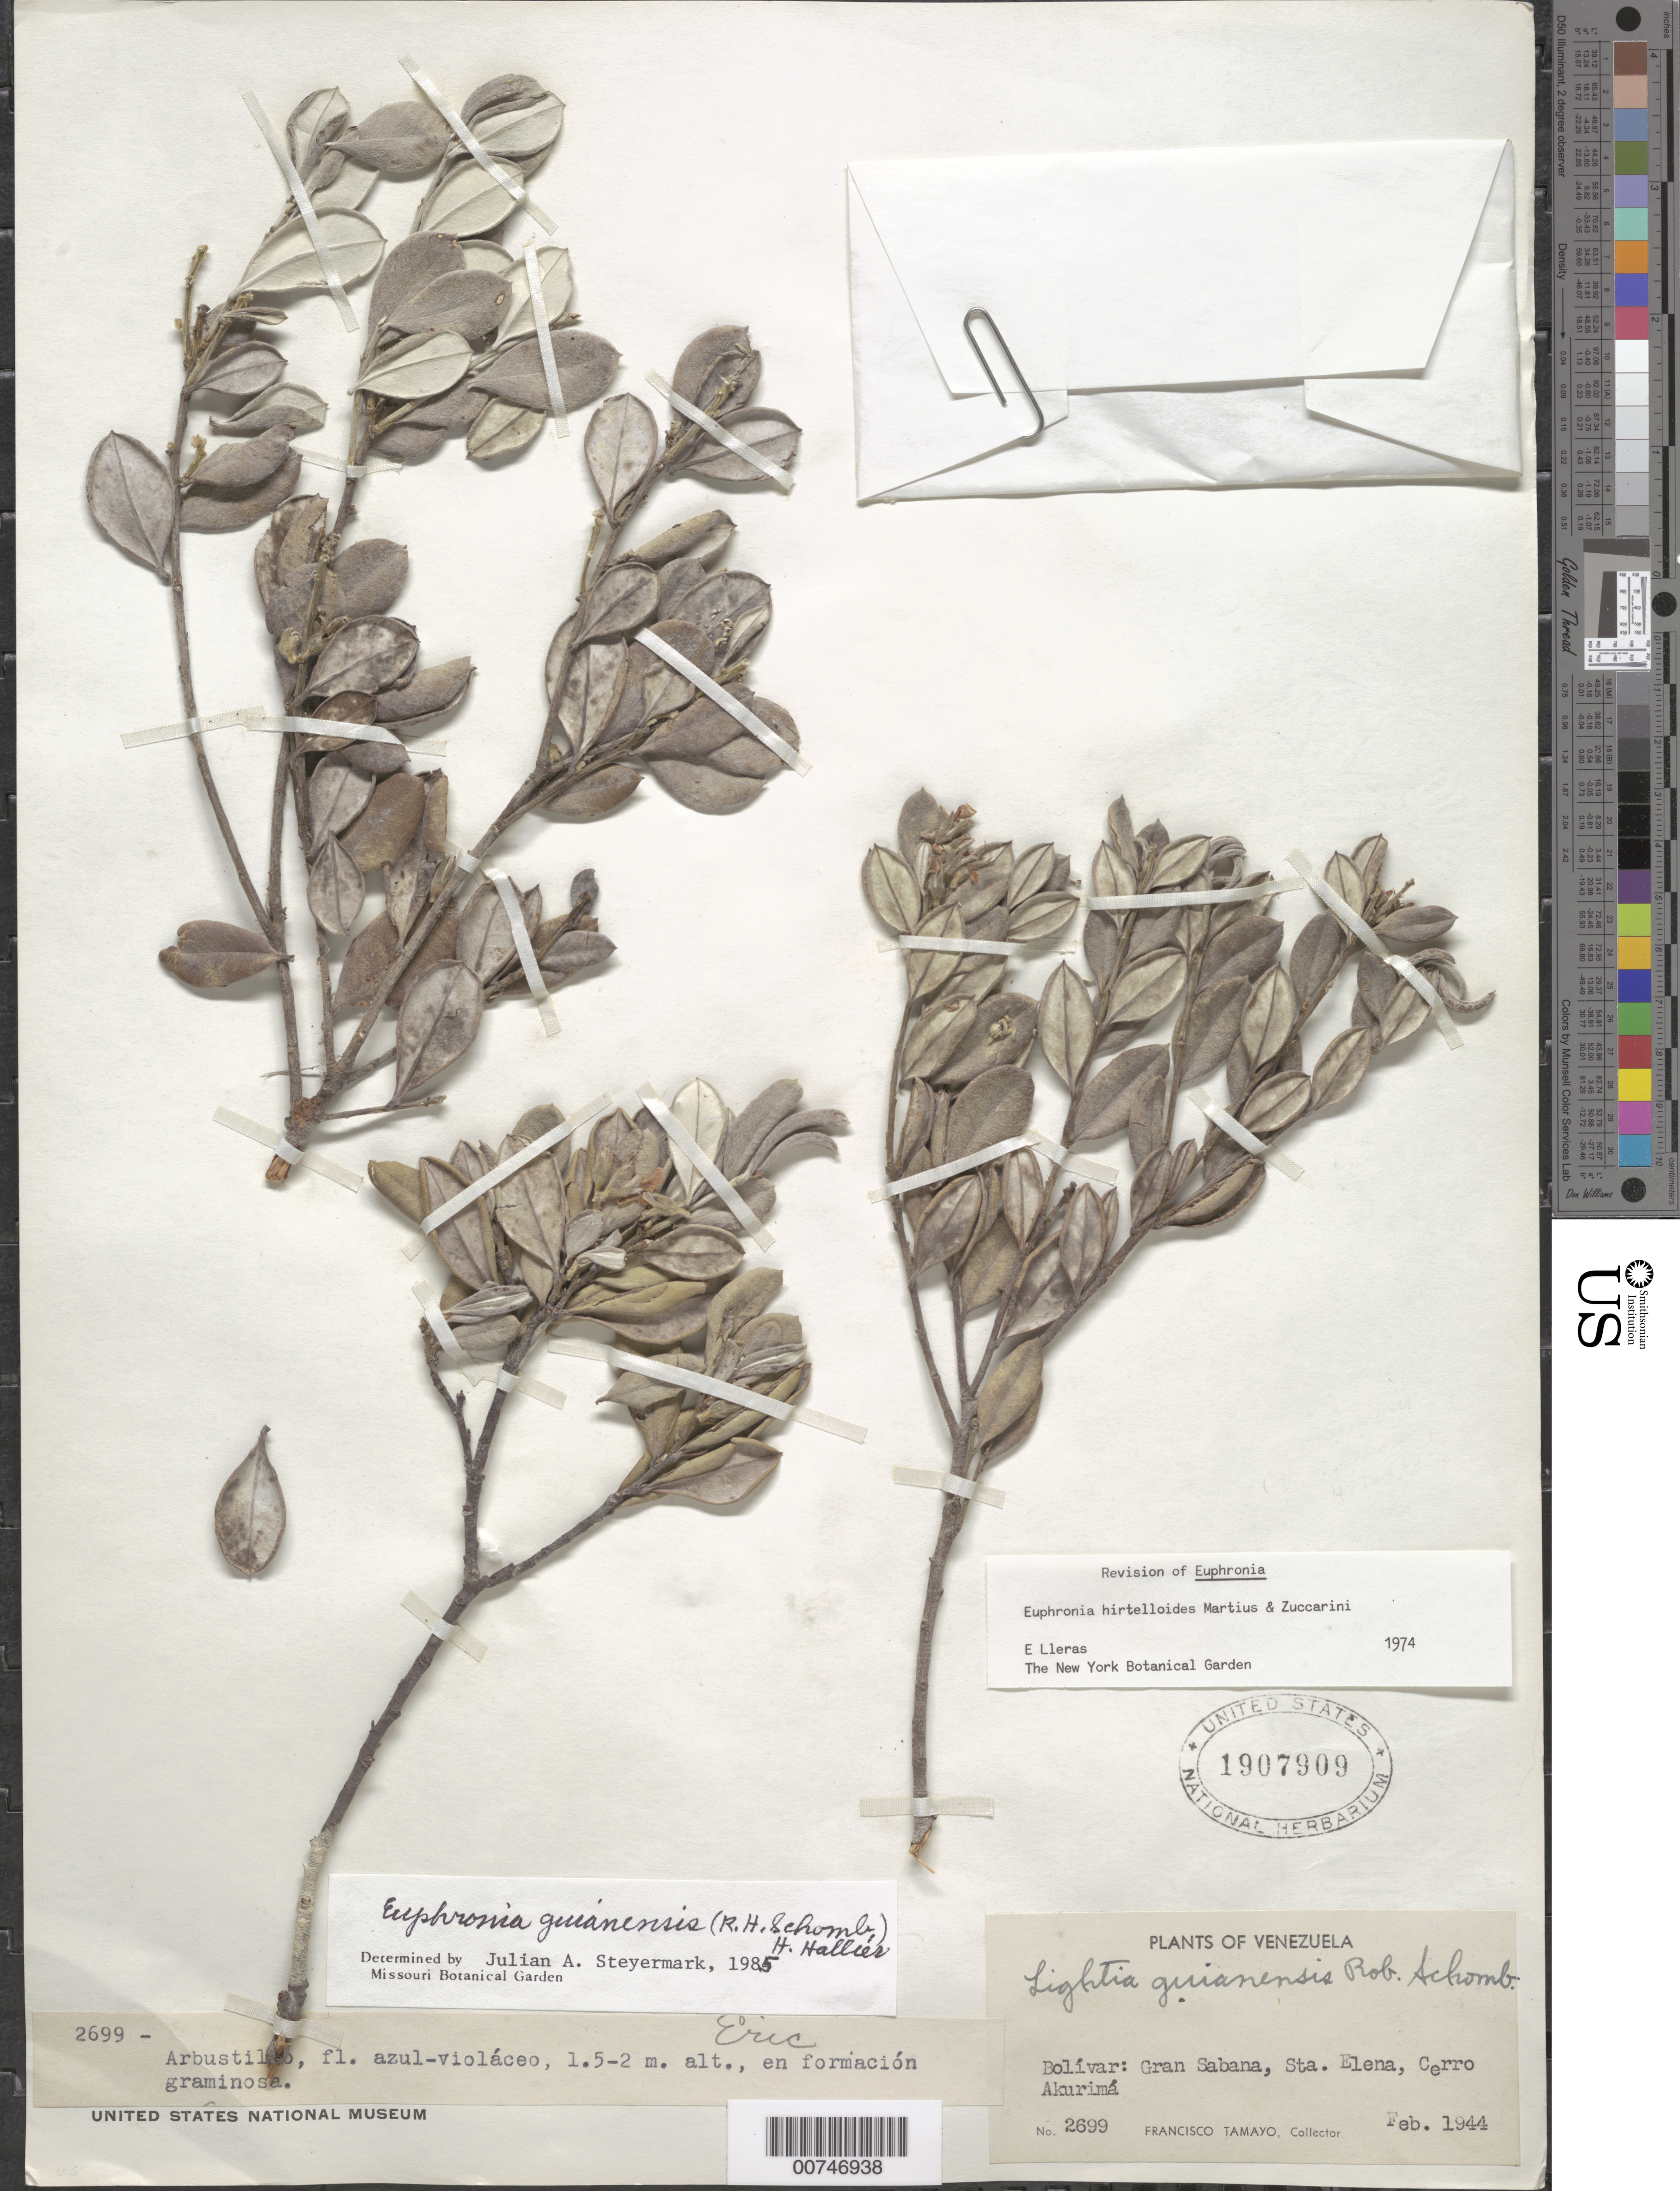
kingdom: Plantae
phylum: Tracheophyta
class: Magnoliopsida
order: Malpighiales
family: Euphroniaceae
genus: Euphronia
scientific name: Euphronia hirtelloides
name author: Mart. & Zucc.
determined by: Lleras, E.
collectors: F. Tamayo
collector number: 2699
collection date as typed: Feb-46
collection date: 1946-02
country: Venezuela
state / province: Bolívar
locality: Gran Sabana, Sta. Elena, Cerro de Acurimá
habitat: Formacion graminosa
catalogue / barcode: US 1907909